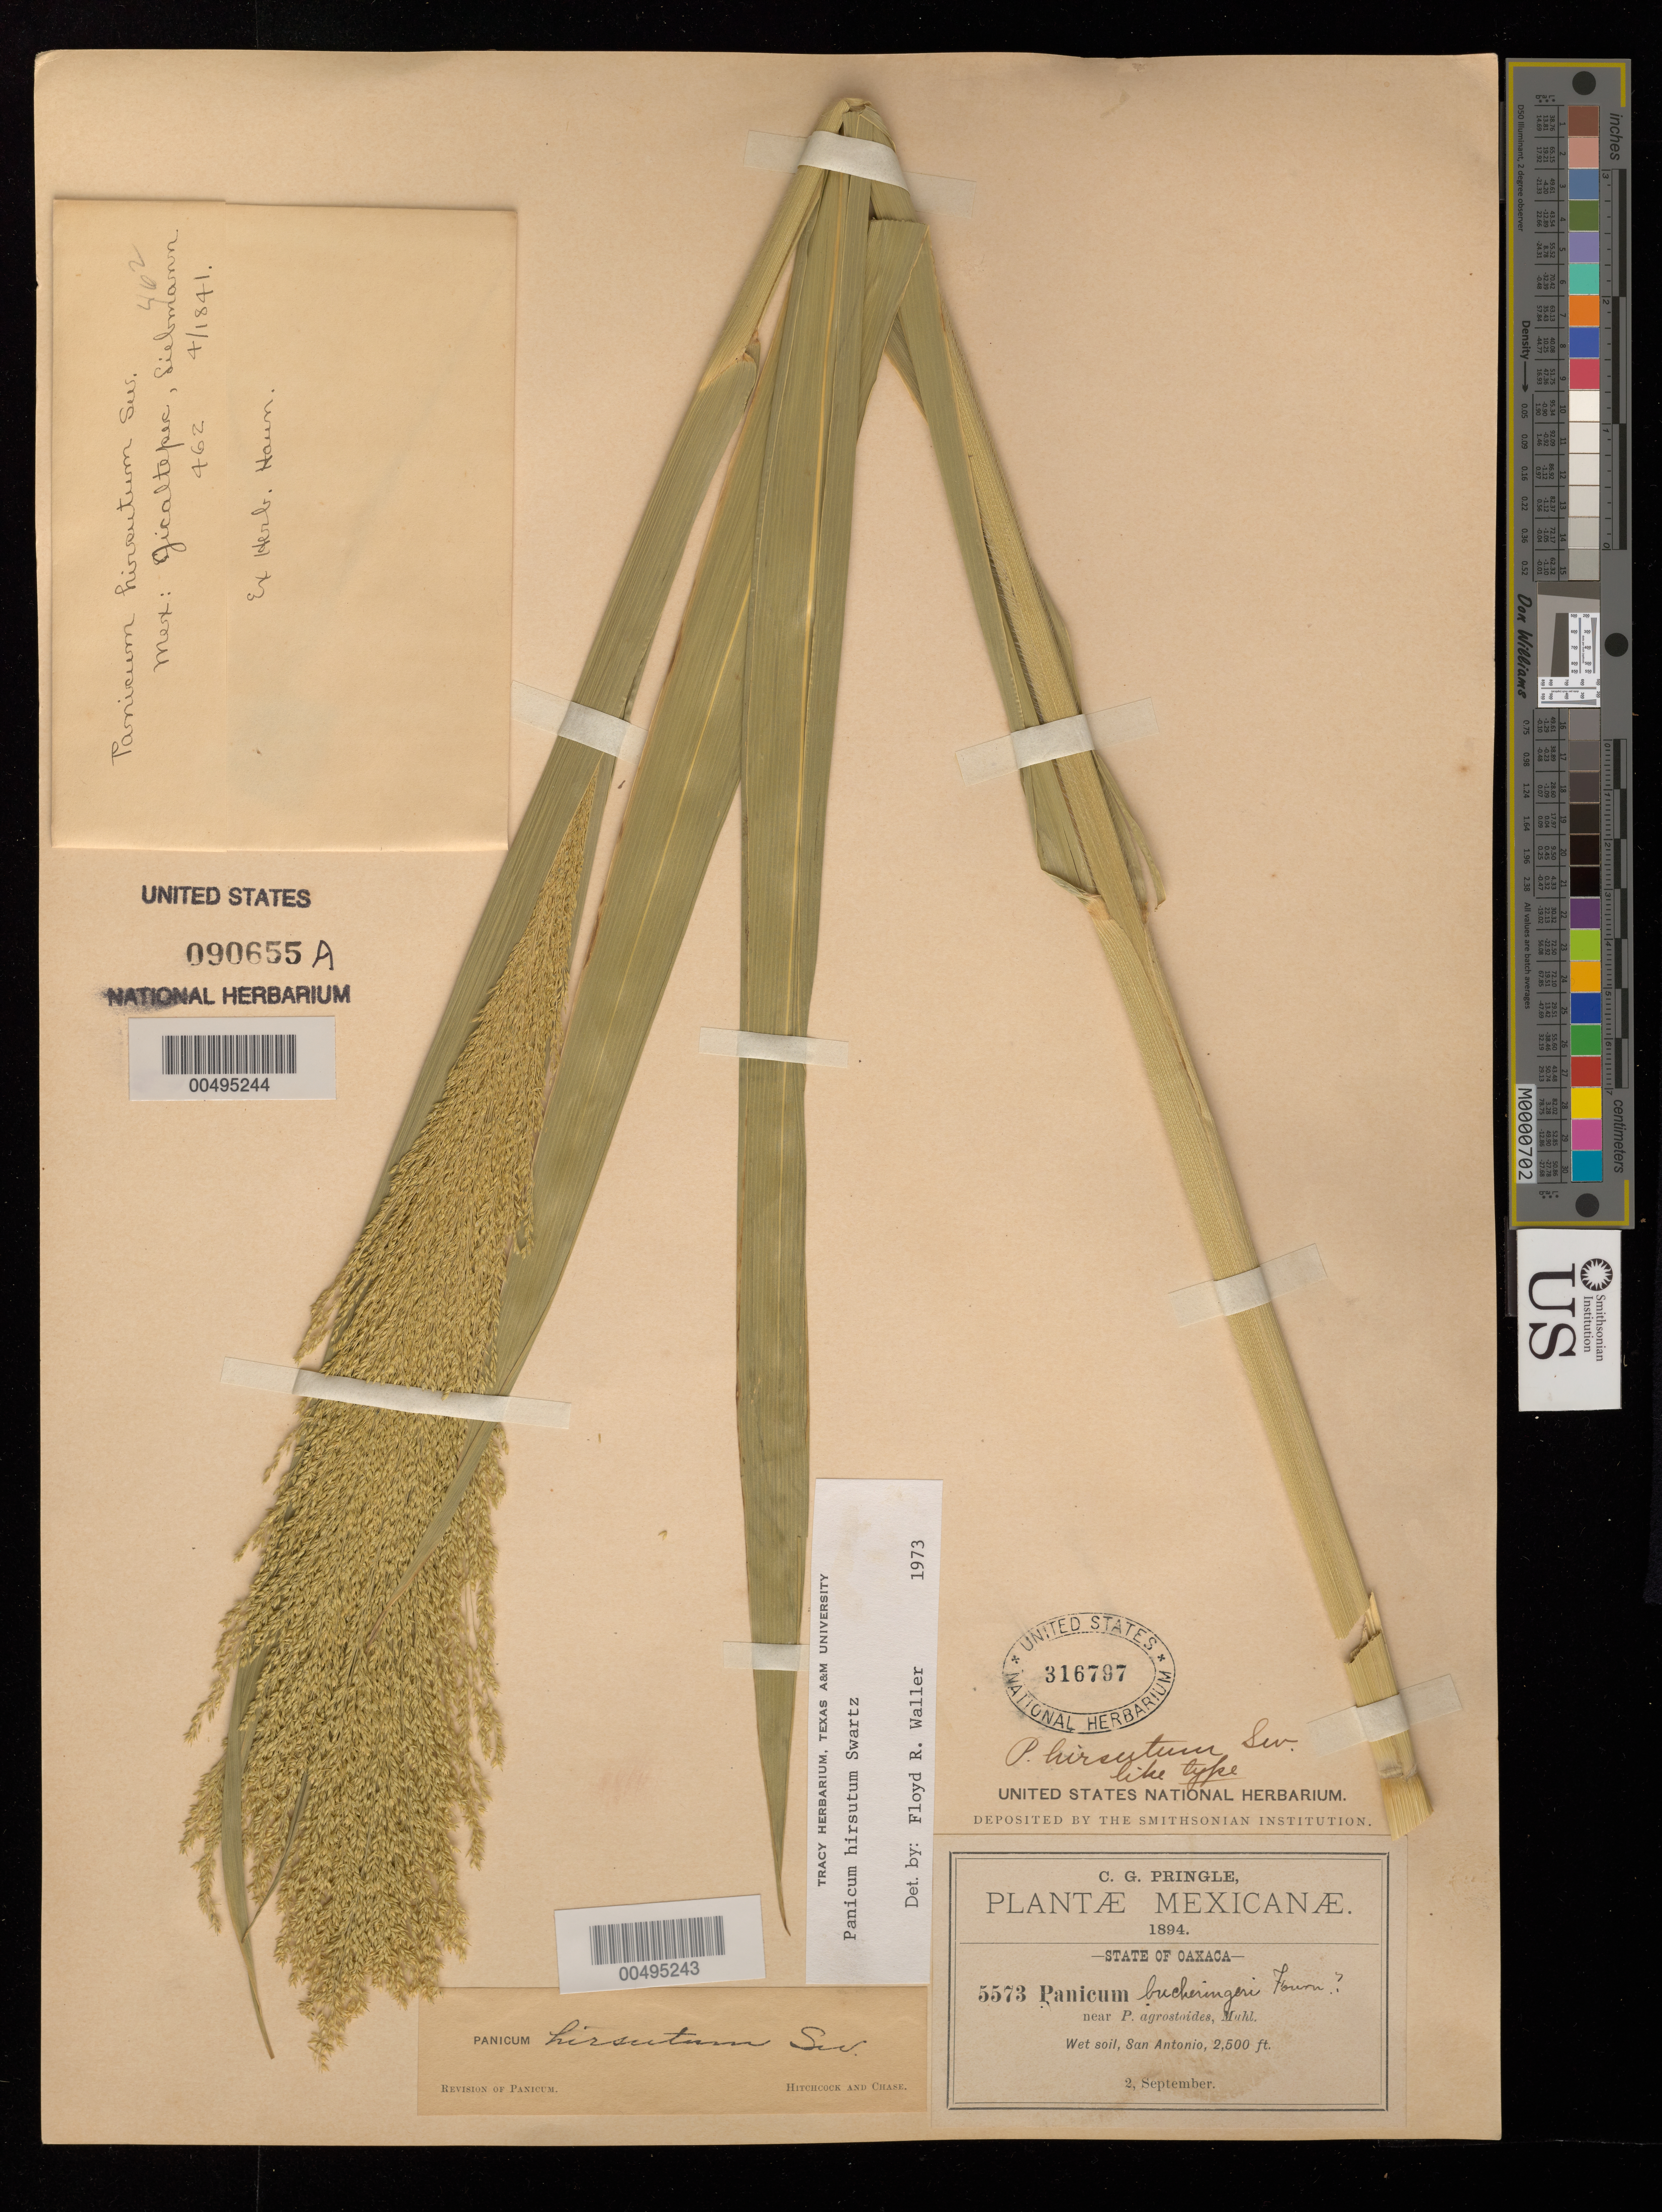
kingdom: Plantae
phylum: Tracheophyta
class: Liliopsida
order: Poales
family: Poaceae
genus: Panicum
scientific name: Panicum hirsutum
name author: Sw.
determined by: Waller, F. W.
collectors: C. G. Pringle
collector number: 5573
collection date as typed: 2 Sep 1894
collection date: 1894-09-02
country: Mexico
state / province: Oaxaca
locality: San Antonio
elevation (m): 762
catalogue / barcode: US 316797